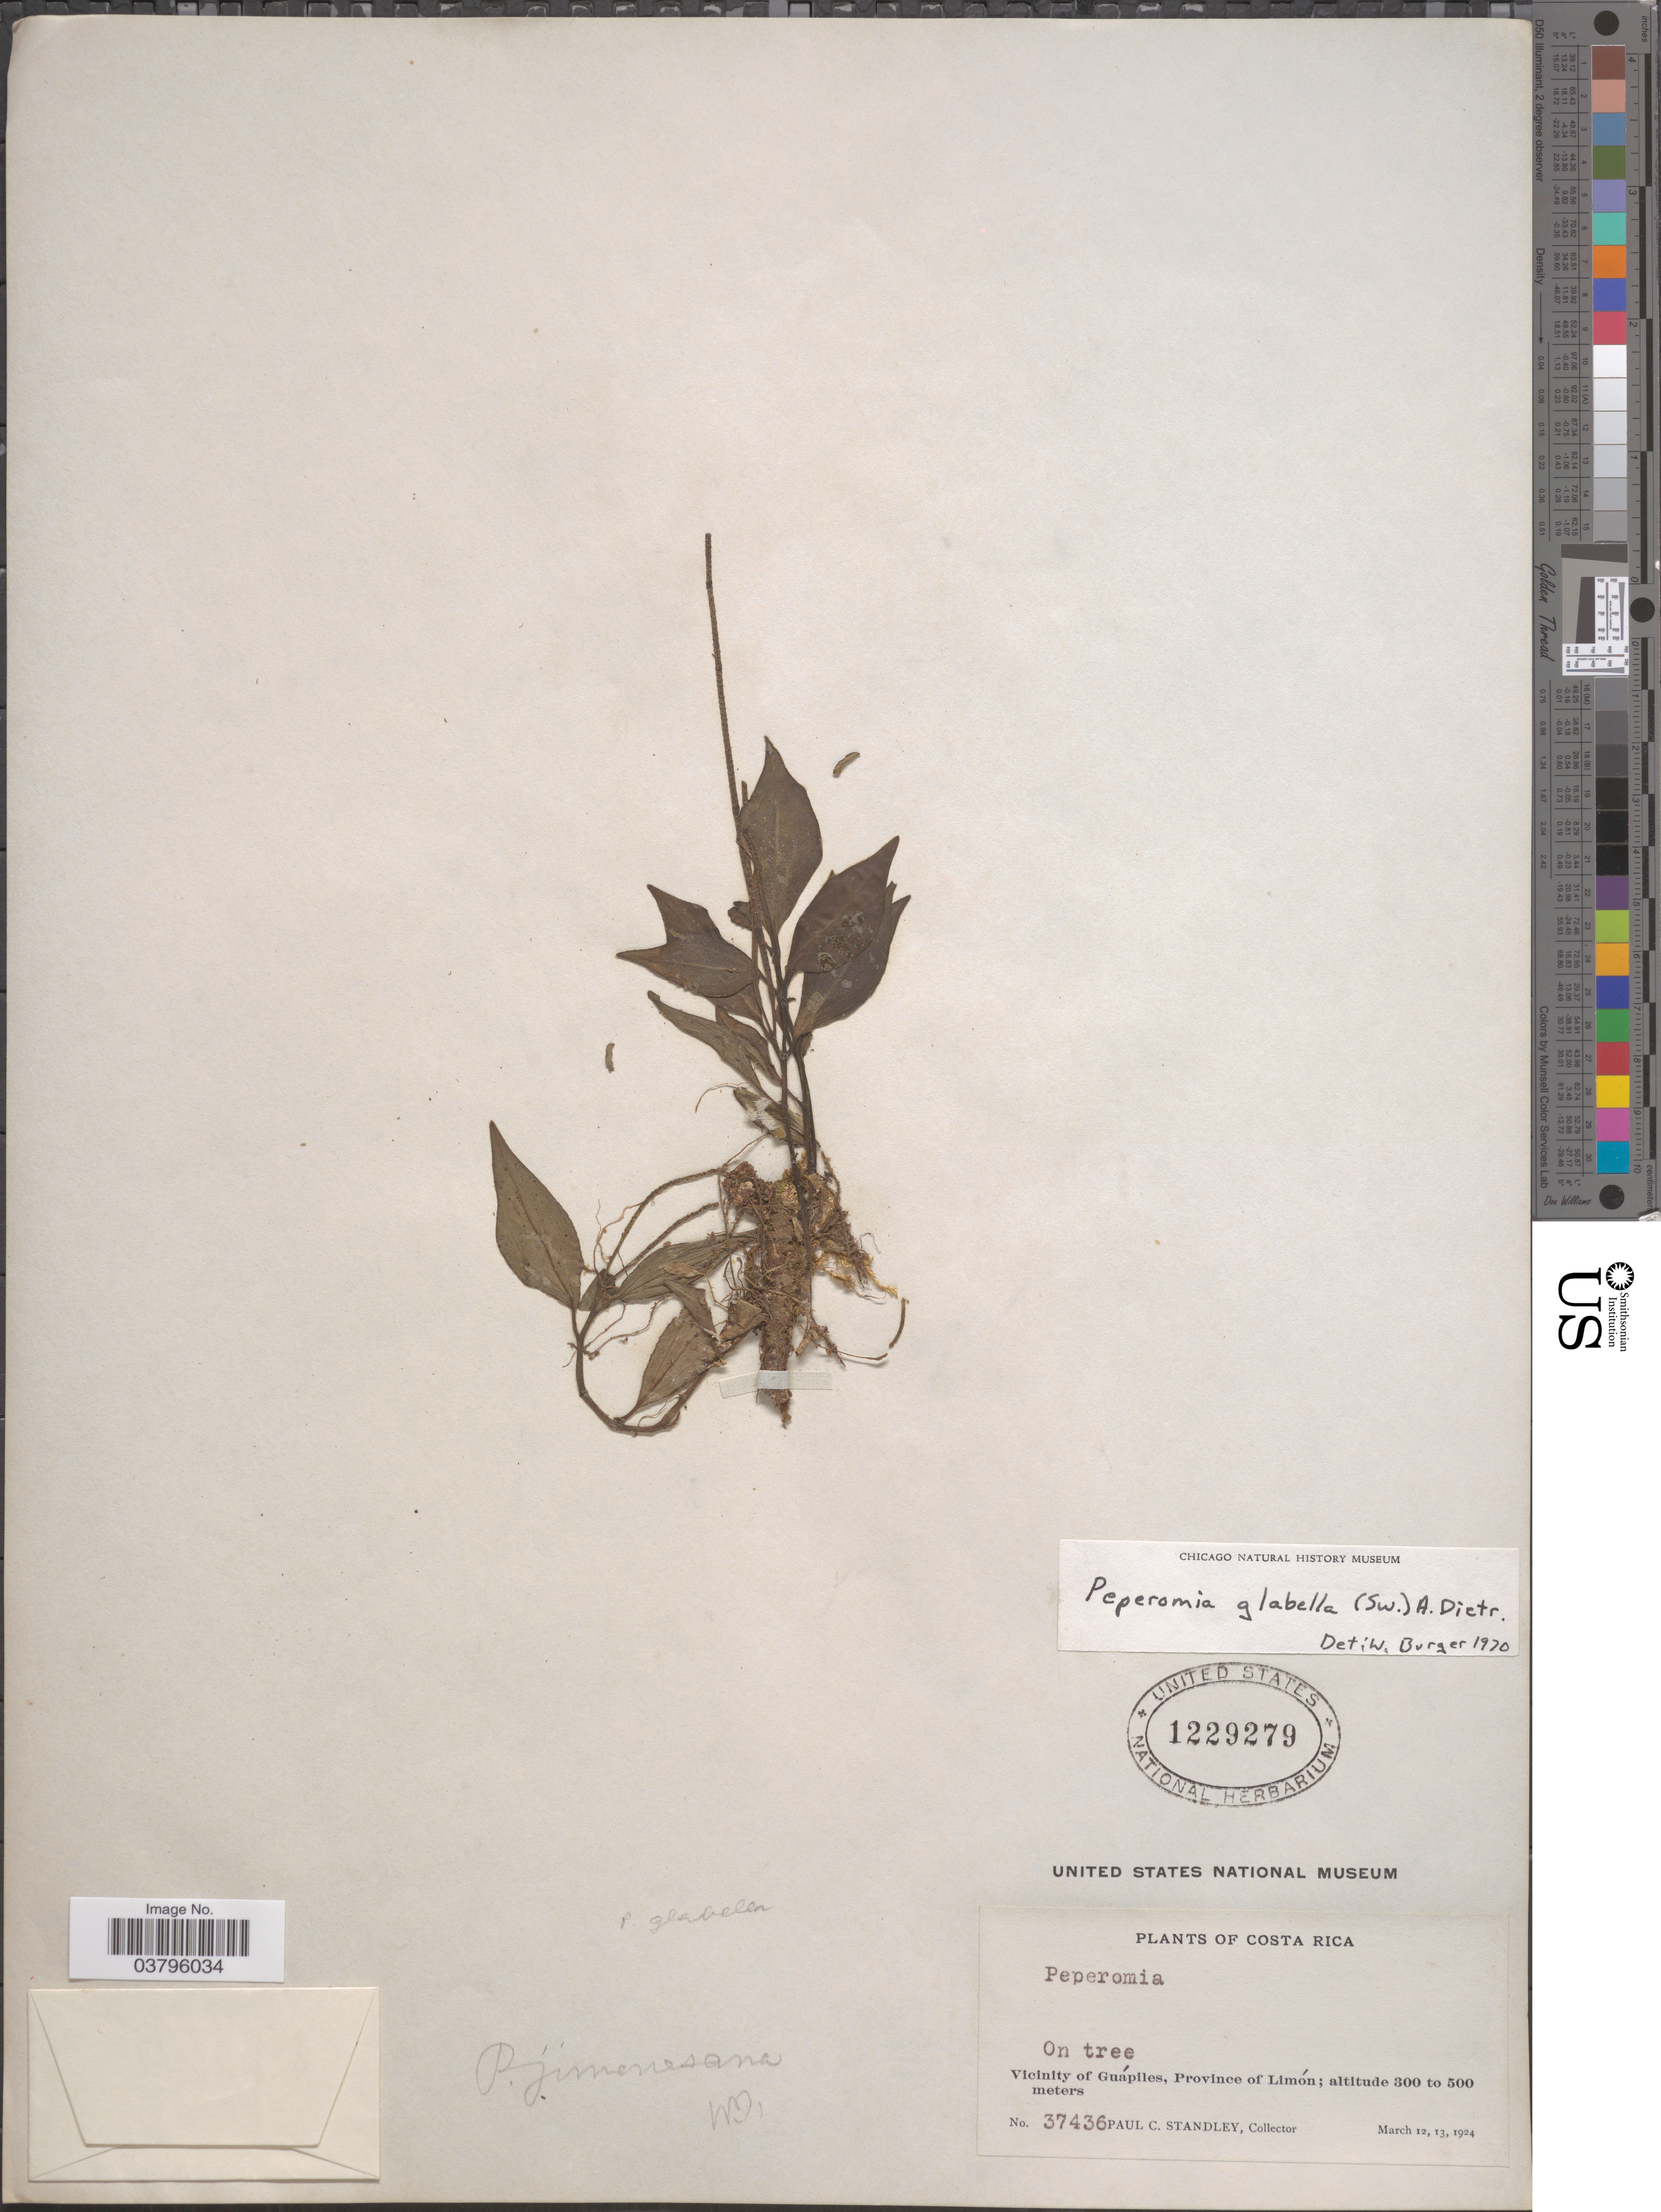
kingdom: Plantae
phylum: Tracheophyta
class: Magnoliopsida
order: Piperales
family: Piperaceae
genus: Peperomia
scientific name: Peperomia glabella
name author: (Sw.) A. Dietr.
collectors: P. C. Standley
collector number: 37436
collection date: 1924-03-12/1924-03-13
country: Costa Rica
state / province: Limón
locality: Vicinity of Guápiles.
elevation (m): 300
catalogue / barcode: US 1229279